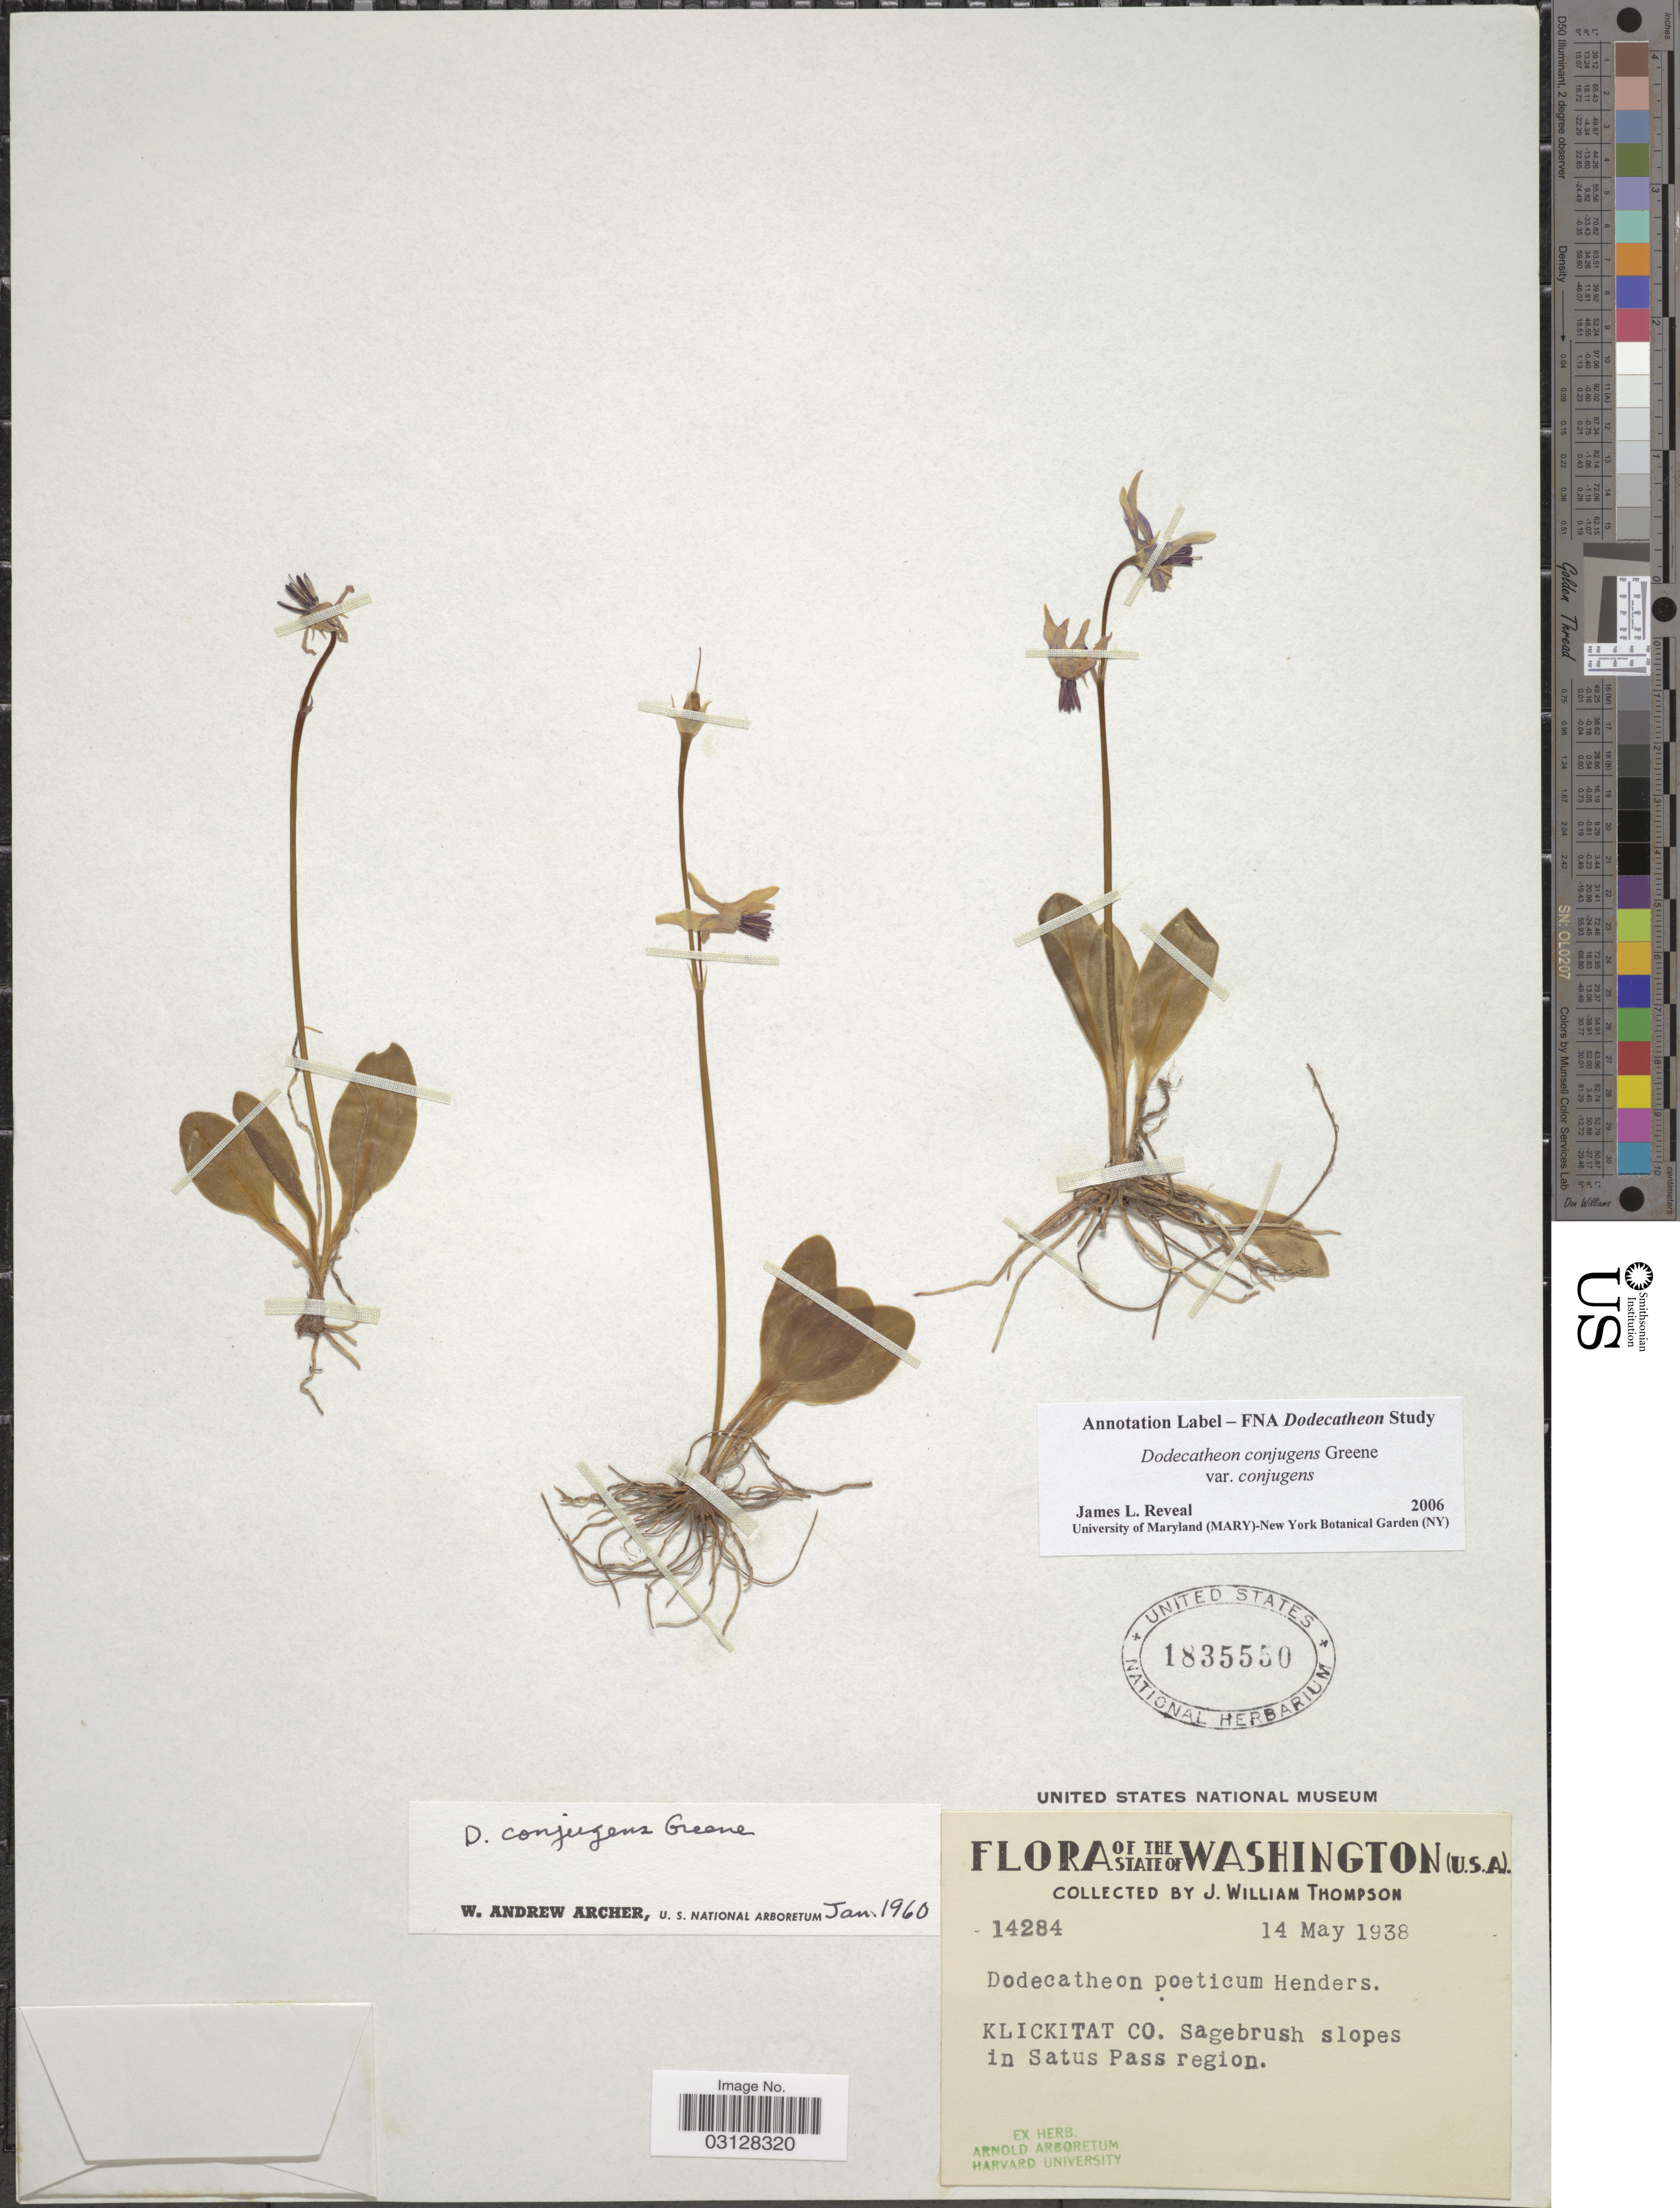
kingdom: Plantae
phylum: Tracheophyta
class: Magnoliopsida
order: Ericales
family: Primulaceae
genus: Dodecatheon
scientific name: Dodecatheon conjugens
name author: Greene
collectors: J. W. Thompson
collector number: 14284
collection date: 1938-05-14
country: United States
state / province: Washington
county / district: Klickitat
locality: Klickitat Co. Sagebrush slopes in Satus Pass region.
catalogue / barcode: US 1835550